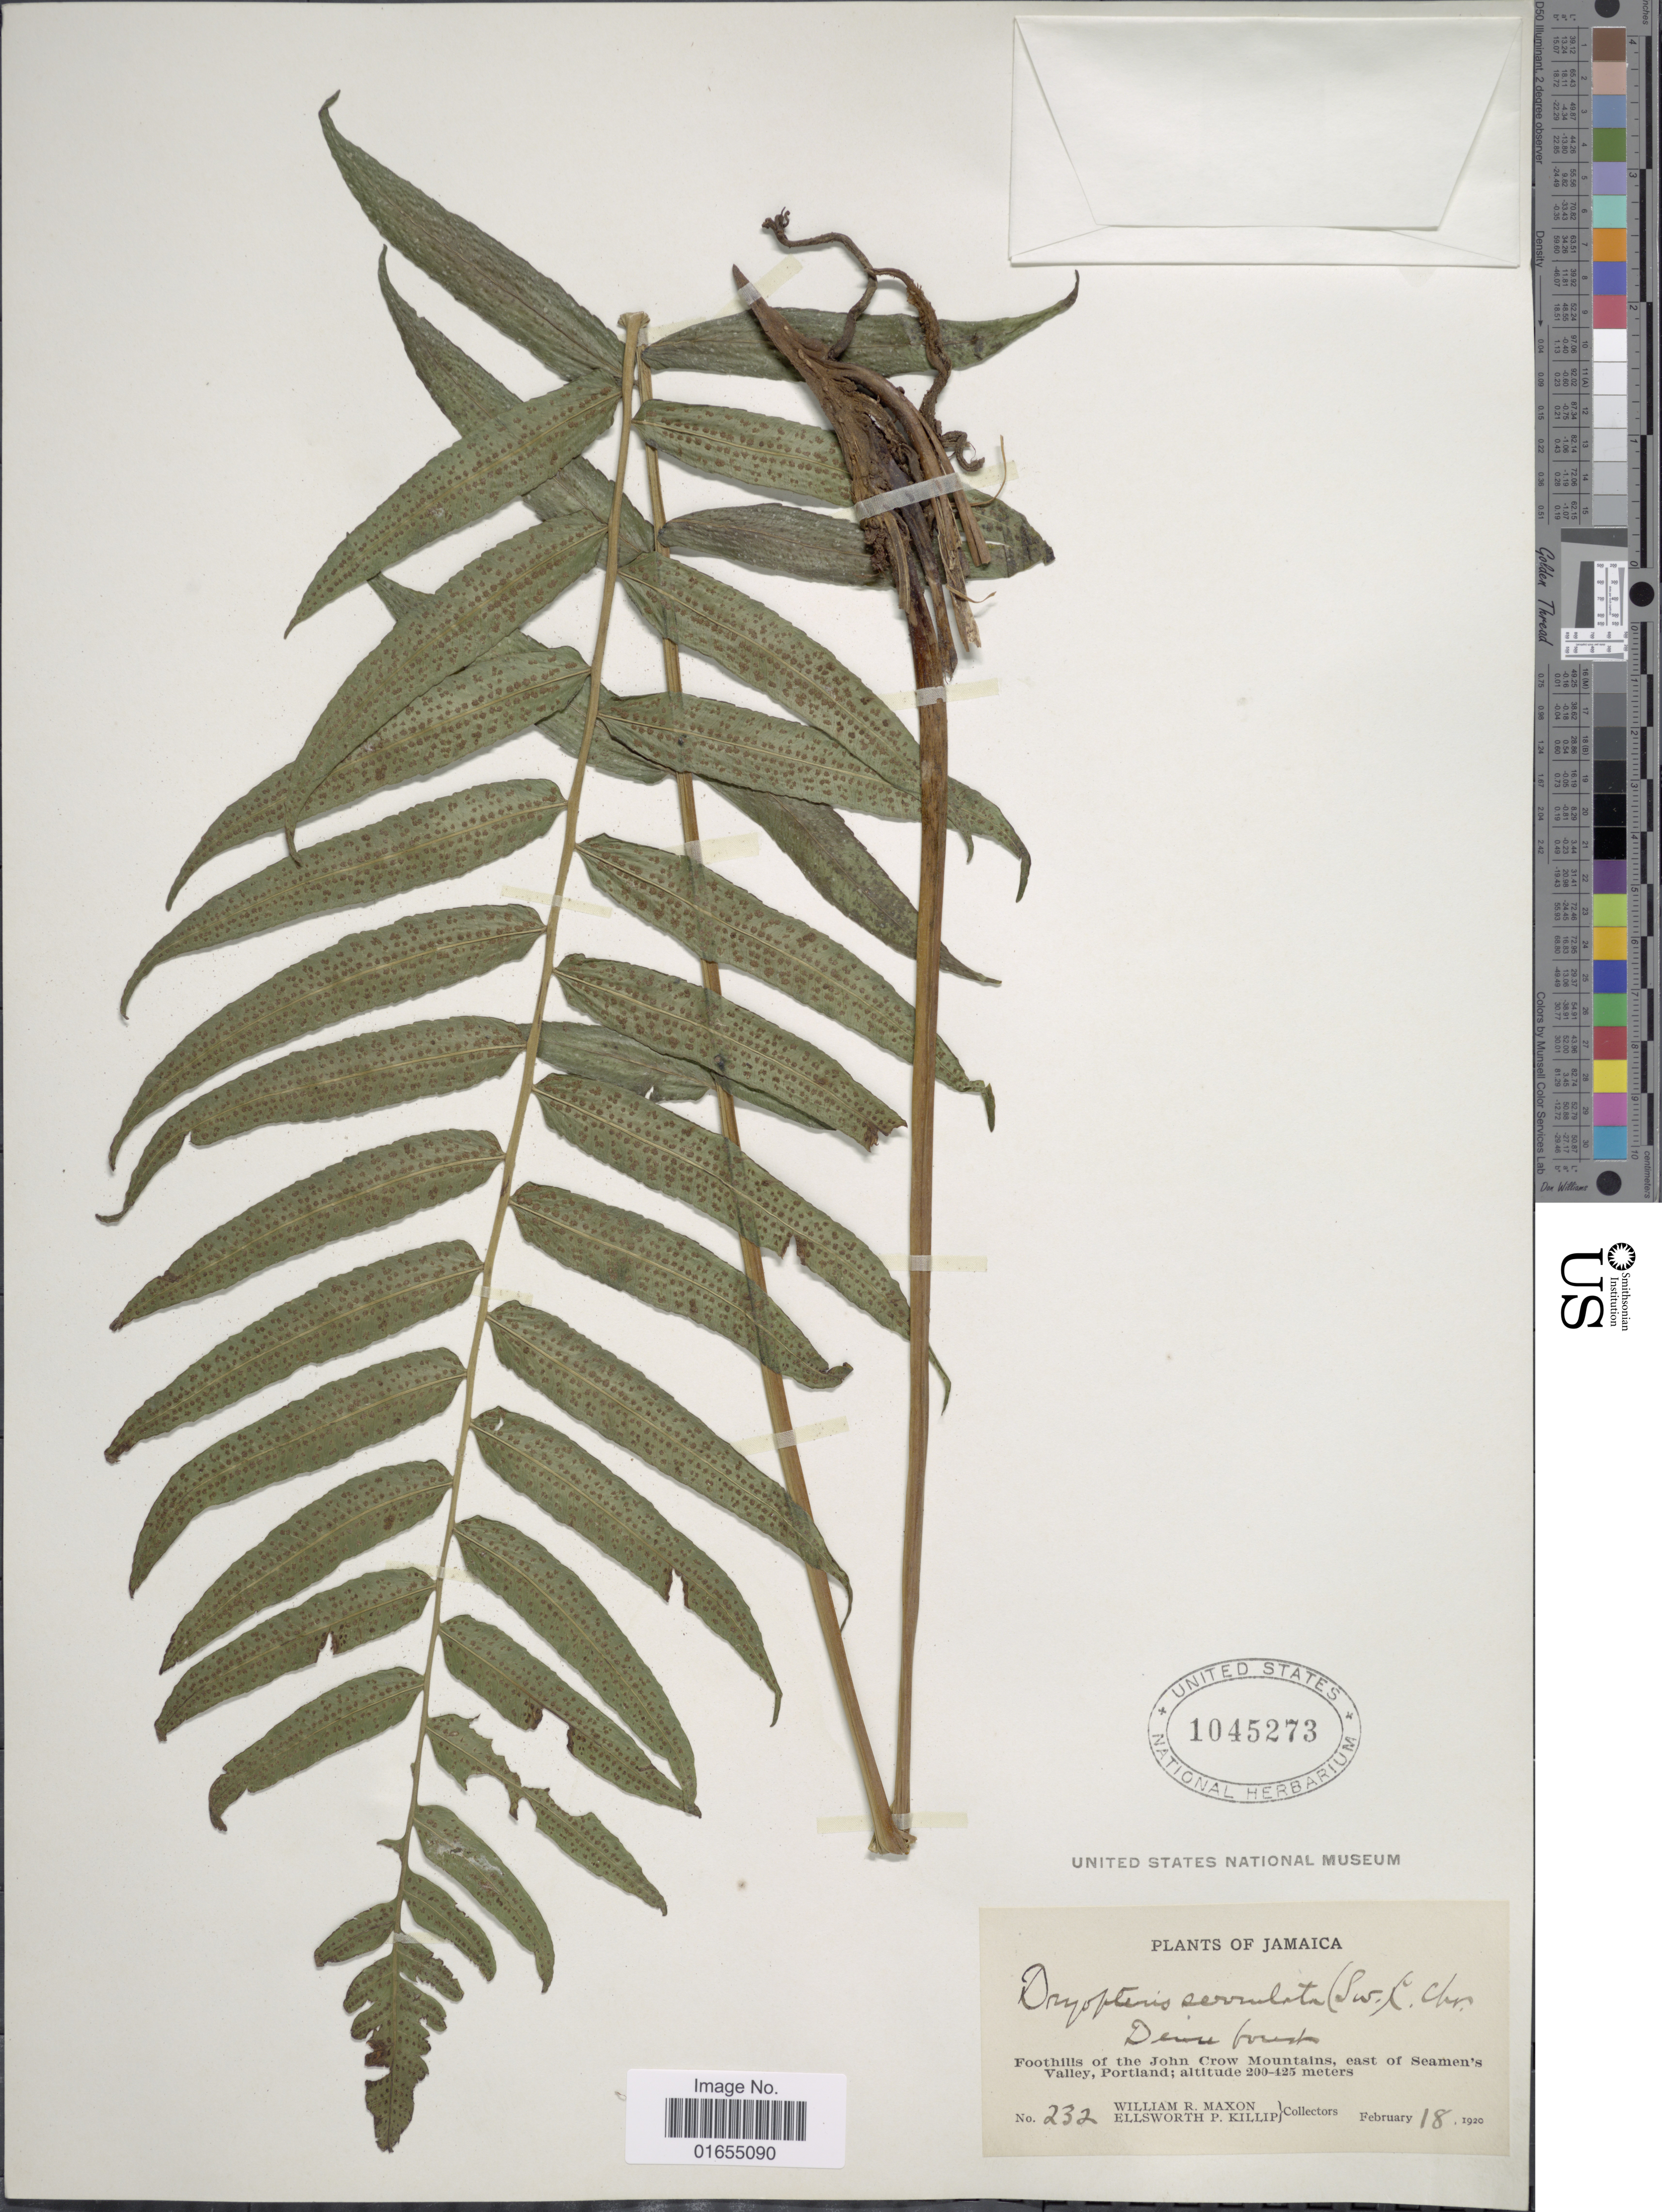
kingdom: Plantae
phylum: Tracheophyta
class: Polypodiopsida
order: Polypodiales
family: Thelypteridaceae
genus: Goniopteris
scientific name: Goniopteris serrulata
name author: (Sw.) J. Sm.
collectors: W. R. Maxon & E. P. Killip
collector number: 232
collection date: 1920-02-18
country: Jamaica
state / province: Portland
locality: Foothills of the John Crow Mountains, east of Seamen's Valley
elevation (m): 200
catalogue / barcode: US 1045273